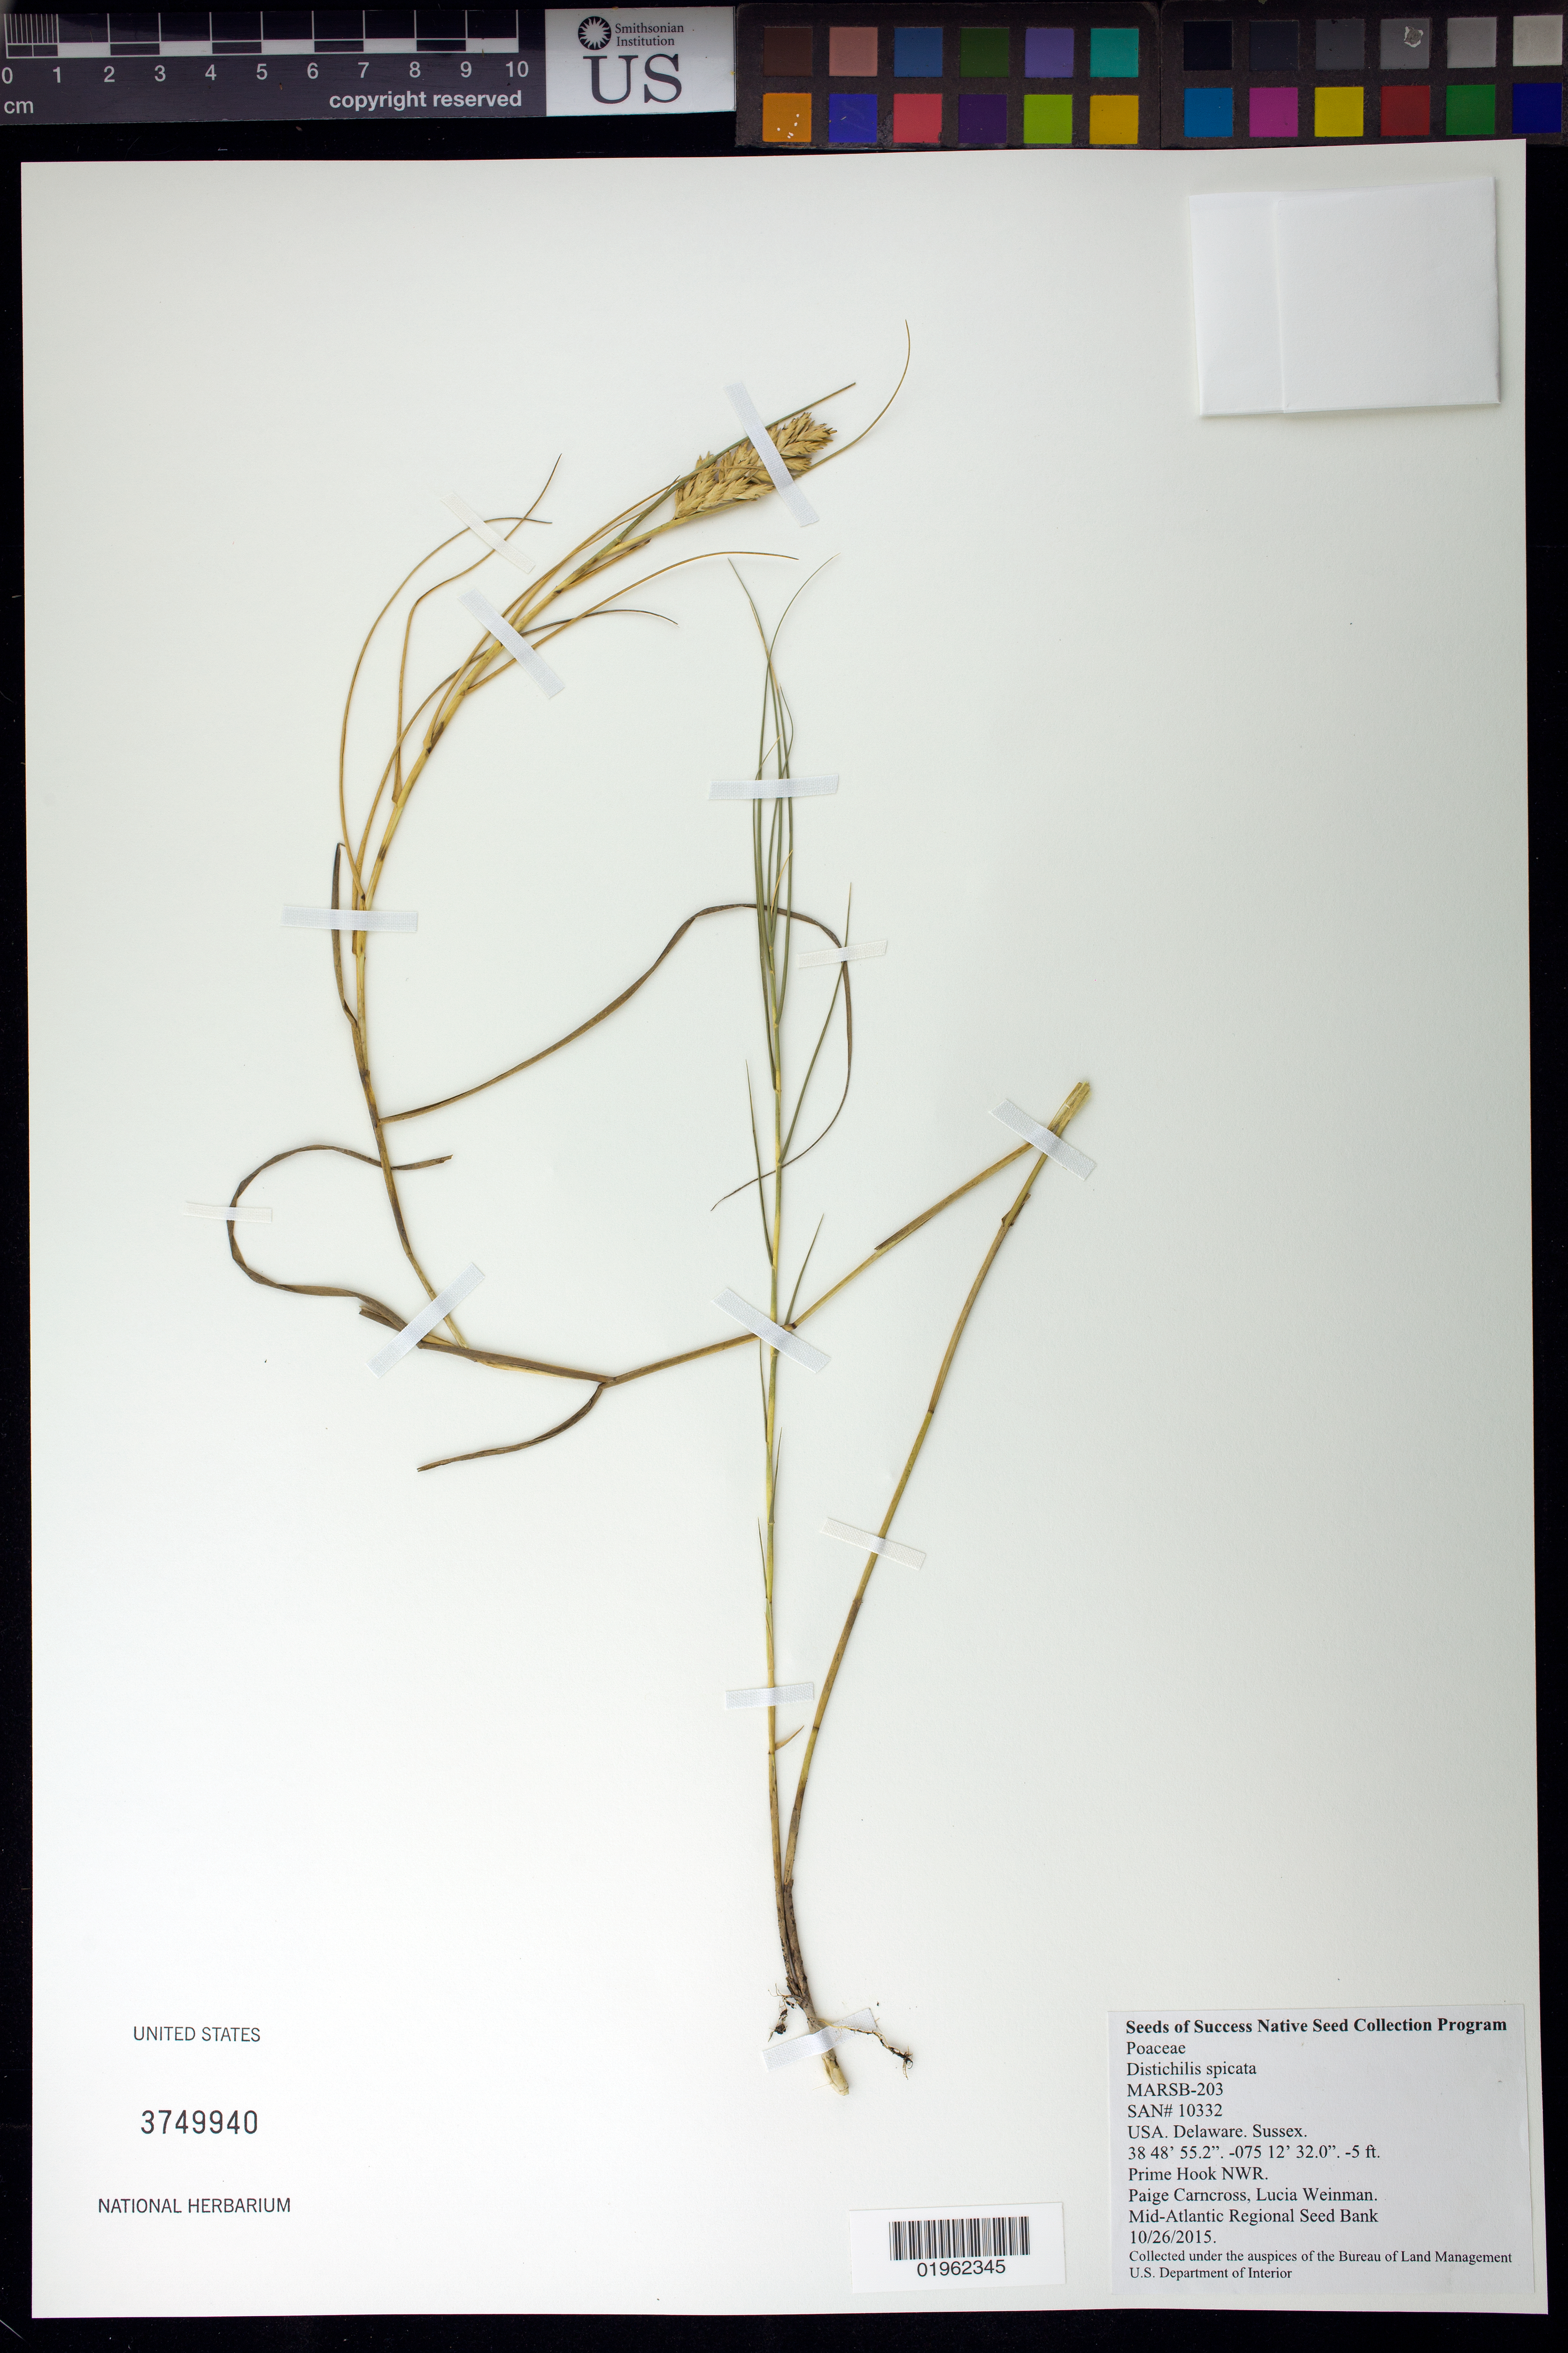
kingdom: Plantae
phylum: Tracheophyta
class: Liliopsida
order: Poales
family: Poaceae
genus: Distichlis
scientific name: Distichlis spicata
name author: (L.) Greene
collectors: P. Carncross, L. Weinman & C. Holmes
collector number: MARSB-203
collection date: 2015-10-26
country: United States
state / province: Delaware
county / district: Sussex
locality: Prime Hook National Wildlife Refuge, Gated access road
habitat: Atlantic and Gulf Coast High Salt Marsh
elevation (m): -2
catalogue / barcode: US 3749940